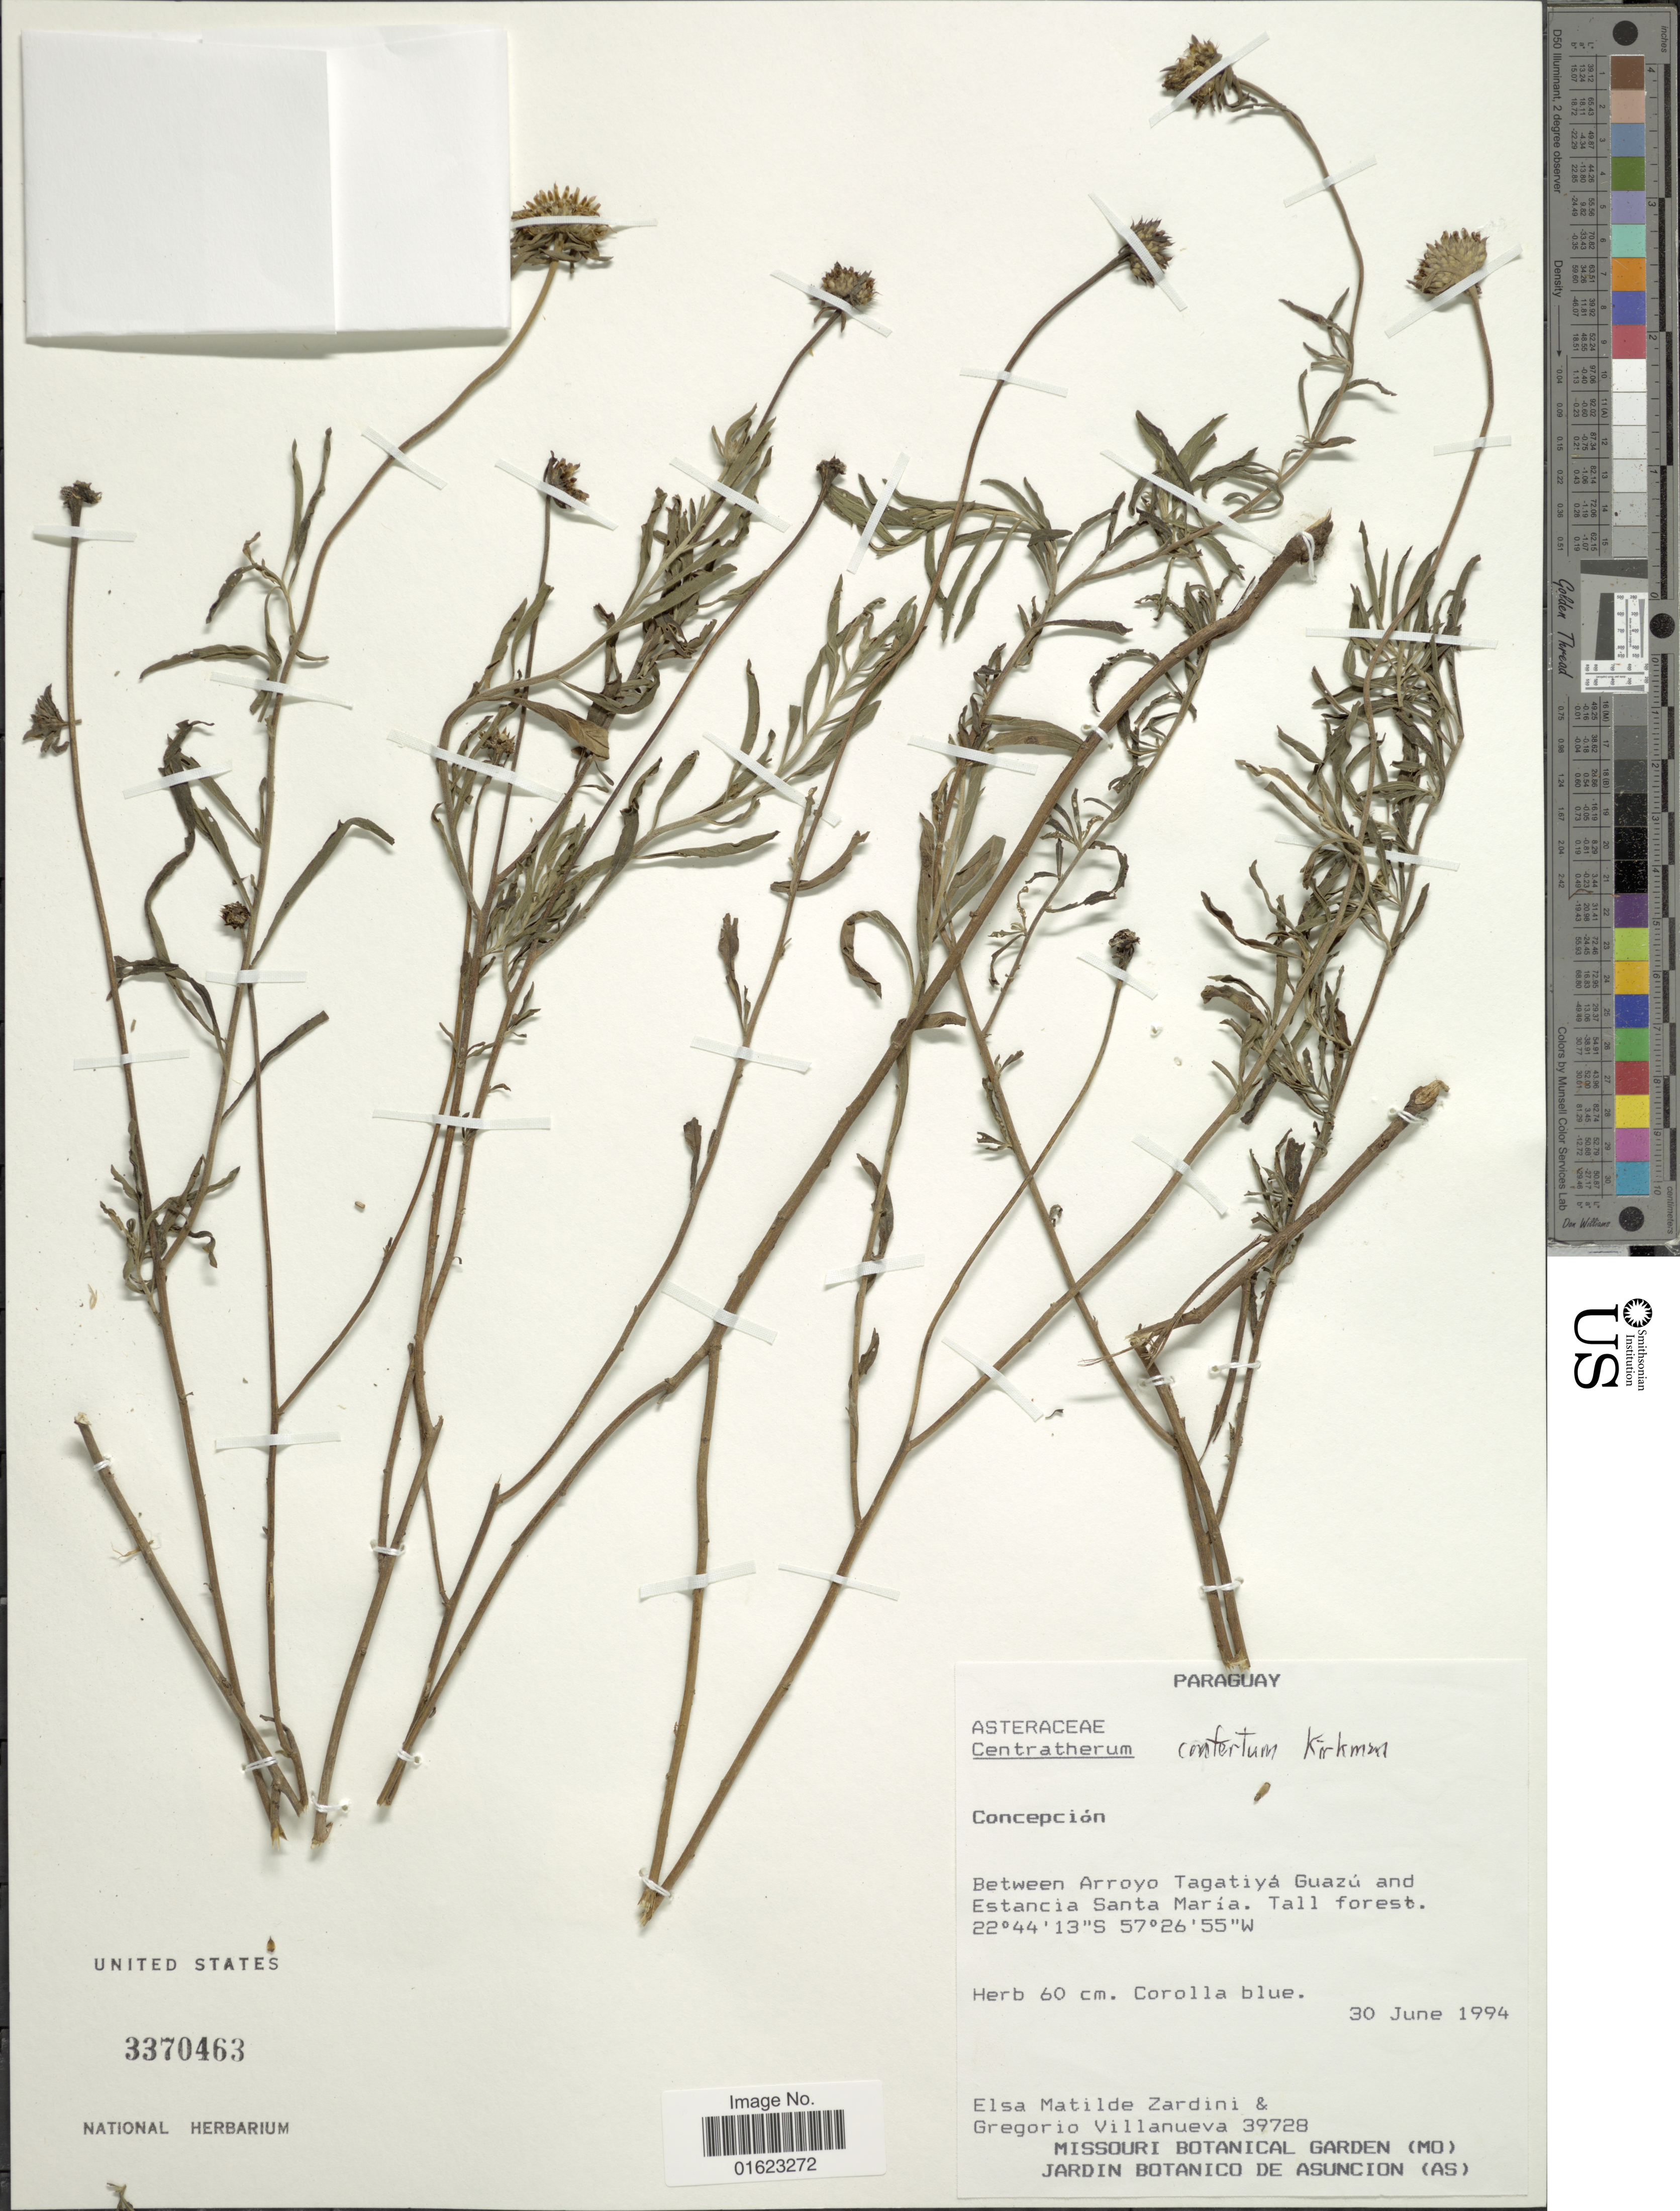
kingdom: Plantae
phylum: Tracheophyta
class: Magnoliopsida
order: Asterales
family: Asteraceae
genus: Centratherum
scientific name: Centratherum confertum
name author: Kirkman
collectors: E. M. Zardini & G. Villanueva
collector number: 39728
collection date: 1994-06-30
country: Paraguay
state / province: Concepcion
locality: Between Arroyo Tagatiya Guazu and Estancia Santa Maria.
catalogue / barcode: US 3370463